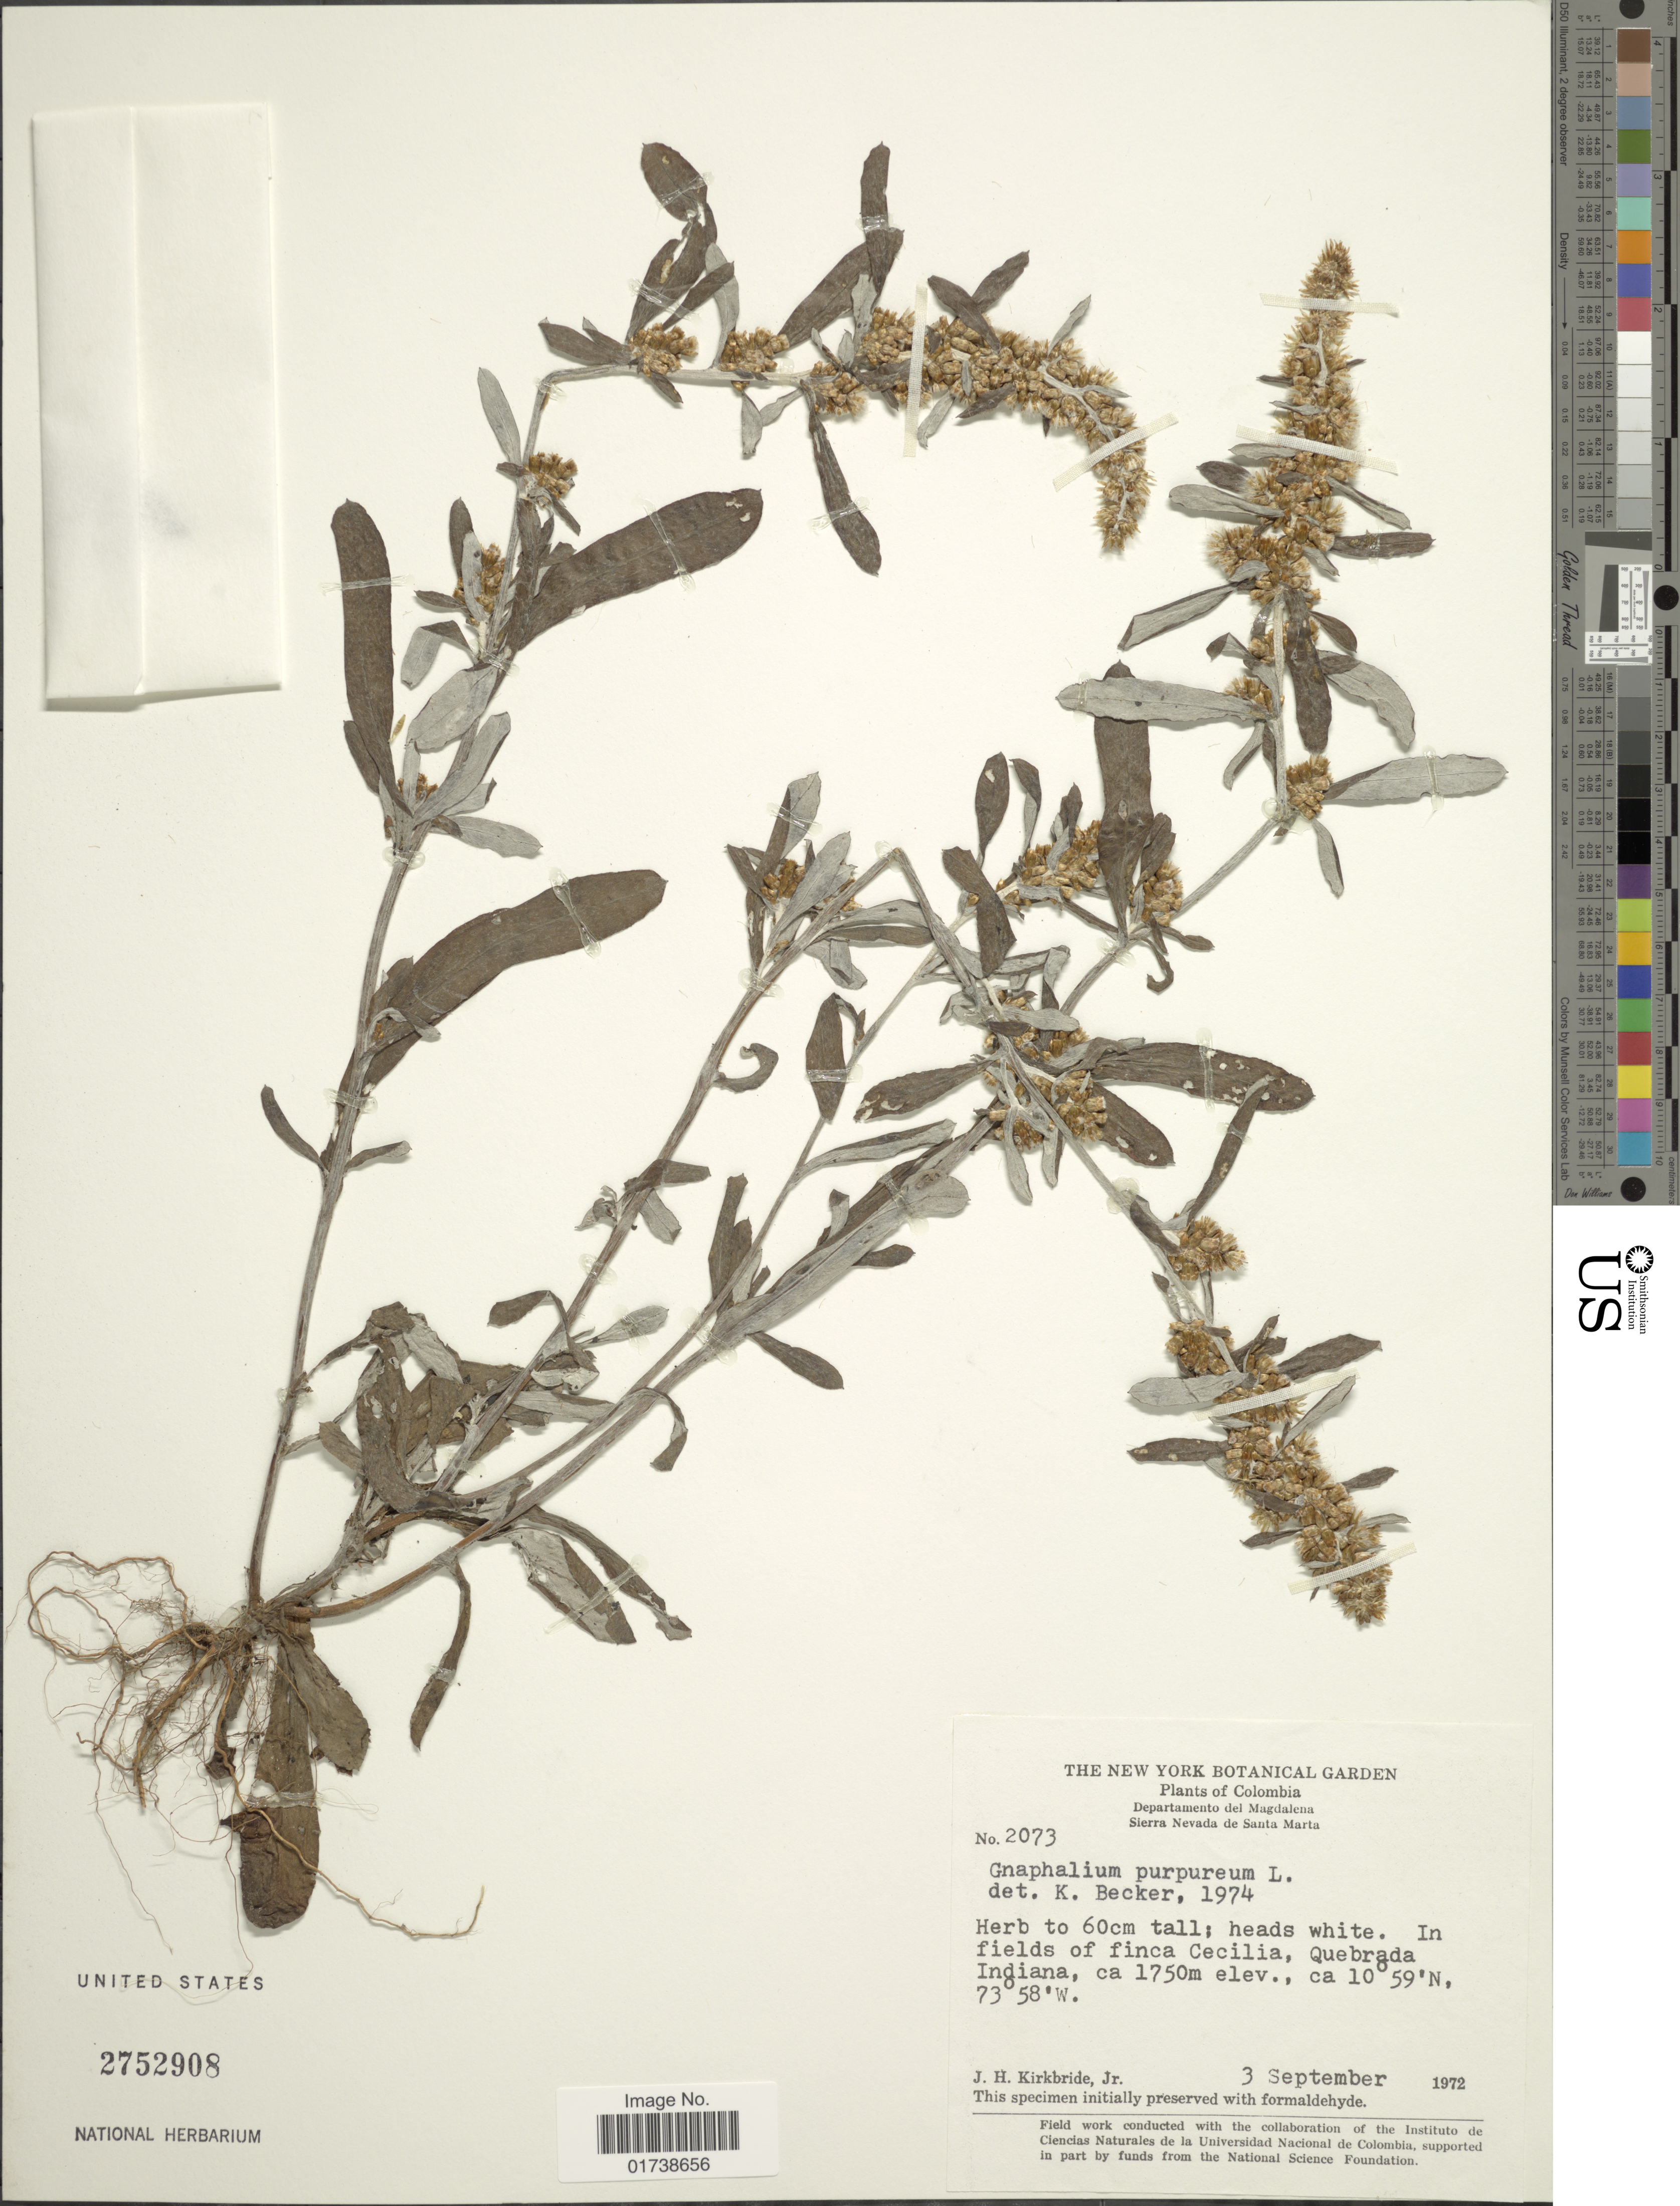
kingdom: Plantae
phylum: Tracheophyta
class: Magnoliopsida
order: Asterales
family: Asteraceae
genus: Gamochaeta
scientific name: Gamochaeta purpurea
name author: (L.) Cabrera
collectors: J. H. Kirkbride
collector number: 2073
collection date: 1972-09-03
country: Colombia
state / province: Magdalena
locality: Sierra Nevada de Santa Marta, in fields of finca Cecilia, Quebrada Indiana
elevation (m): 1750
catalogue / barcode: US 2752908